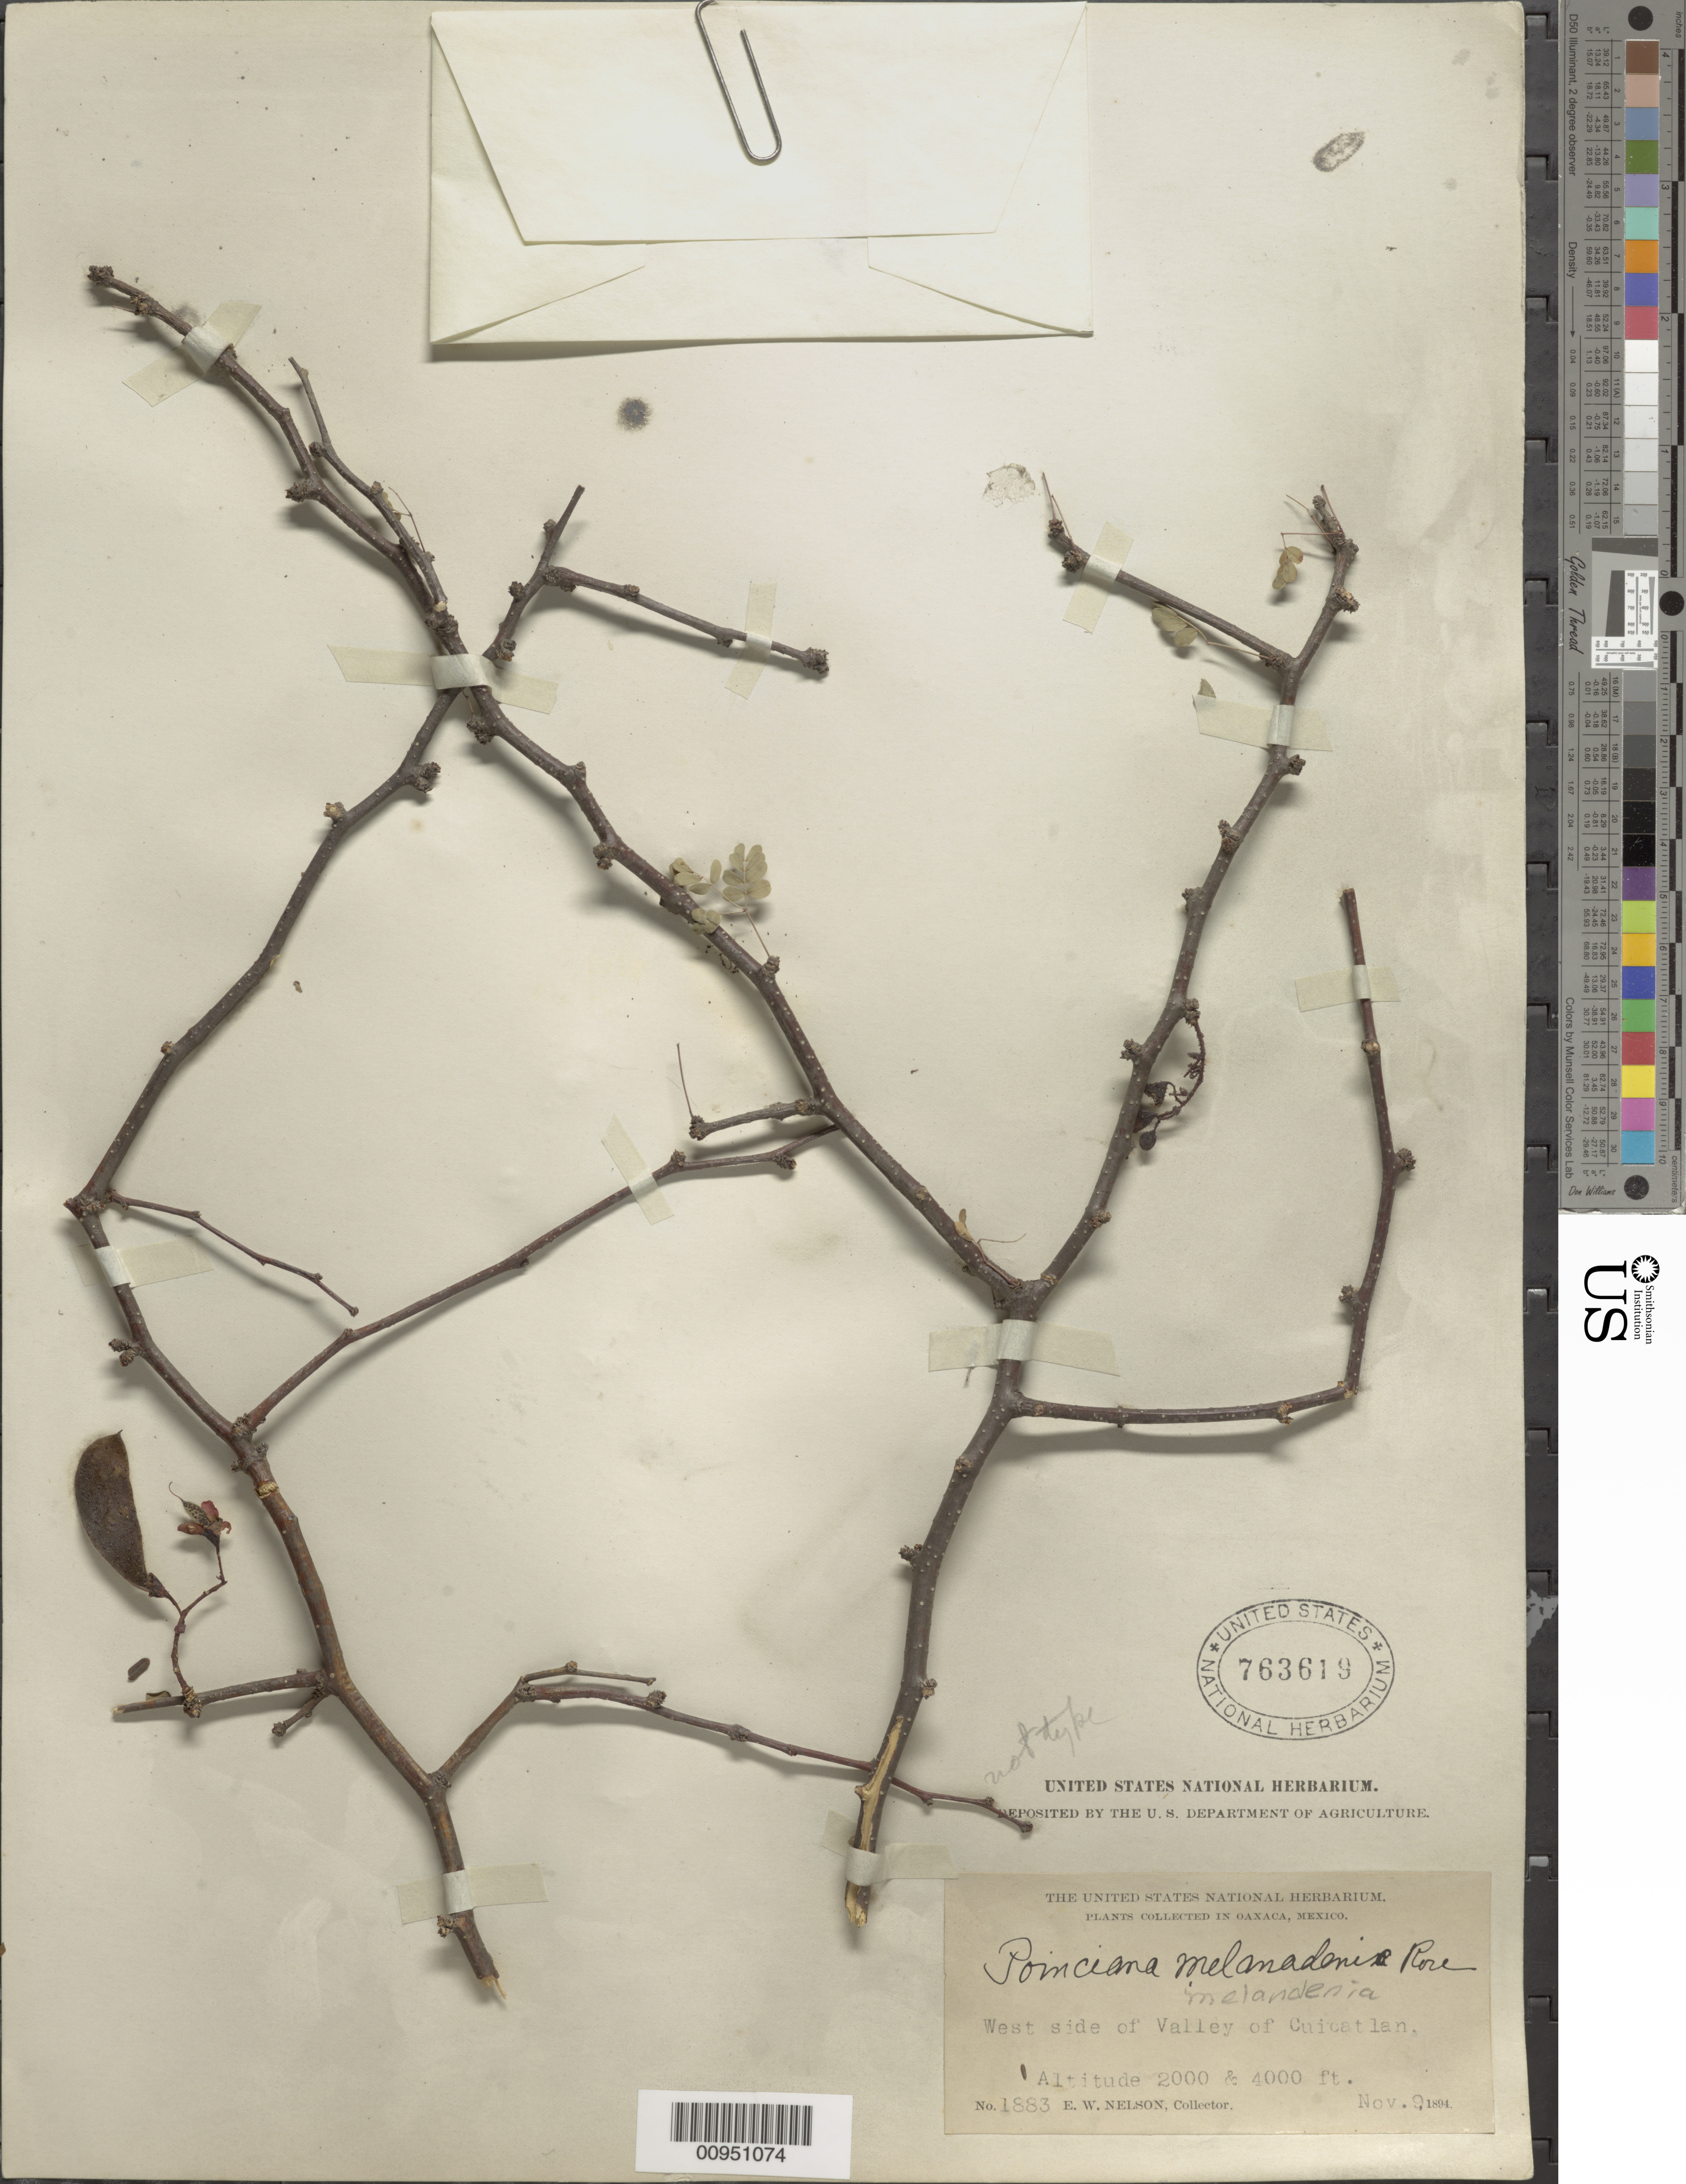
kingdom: Plantae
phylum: Tracheophyta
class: Magnoliopsida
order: Fabales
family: Fabaceae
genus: Delonix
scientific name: Delonix regia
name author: (Bojer ex Hook.) Raf.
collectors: E. W. Nelson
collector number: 1883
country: Mexico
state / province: Oaxaca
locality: W side of Valley of Cuicatlan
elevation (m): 610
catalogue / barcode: US 763619